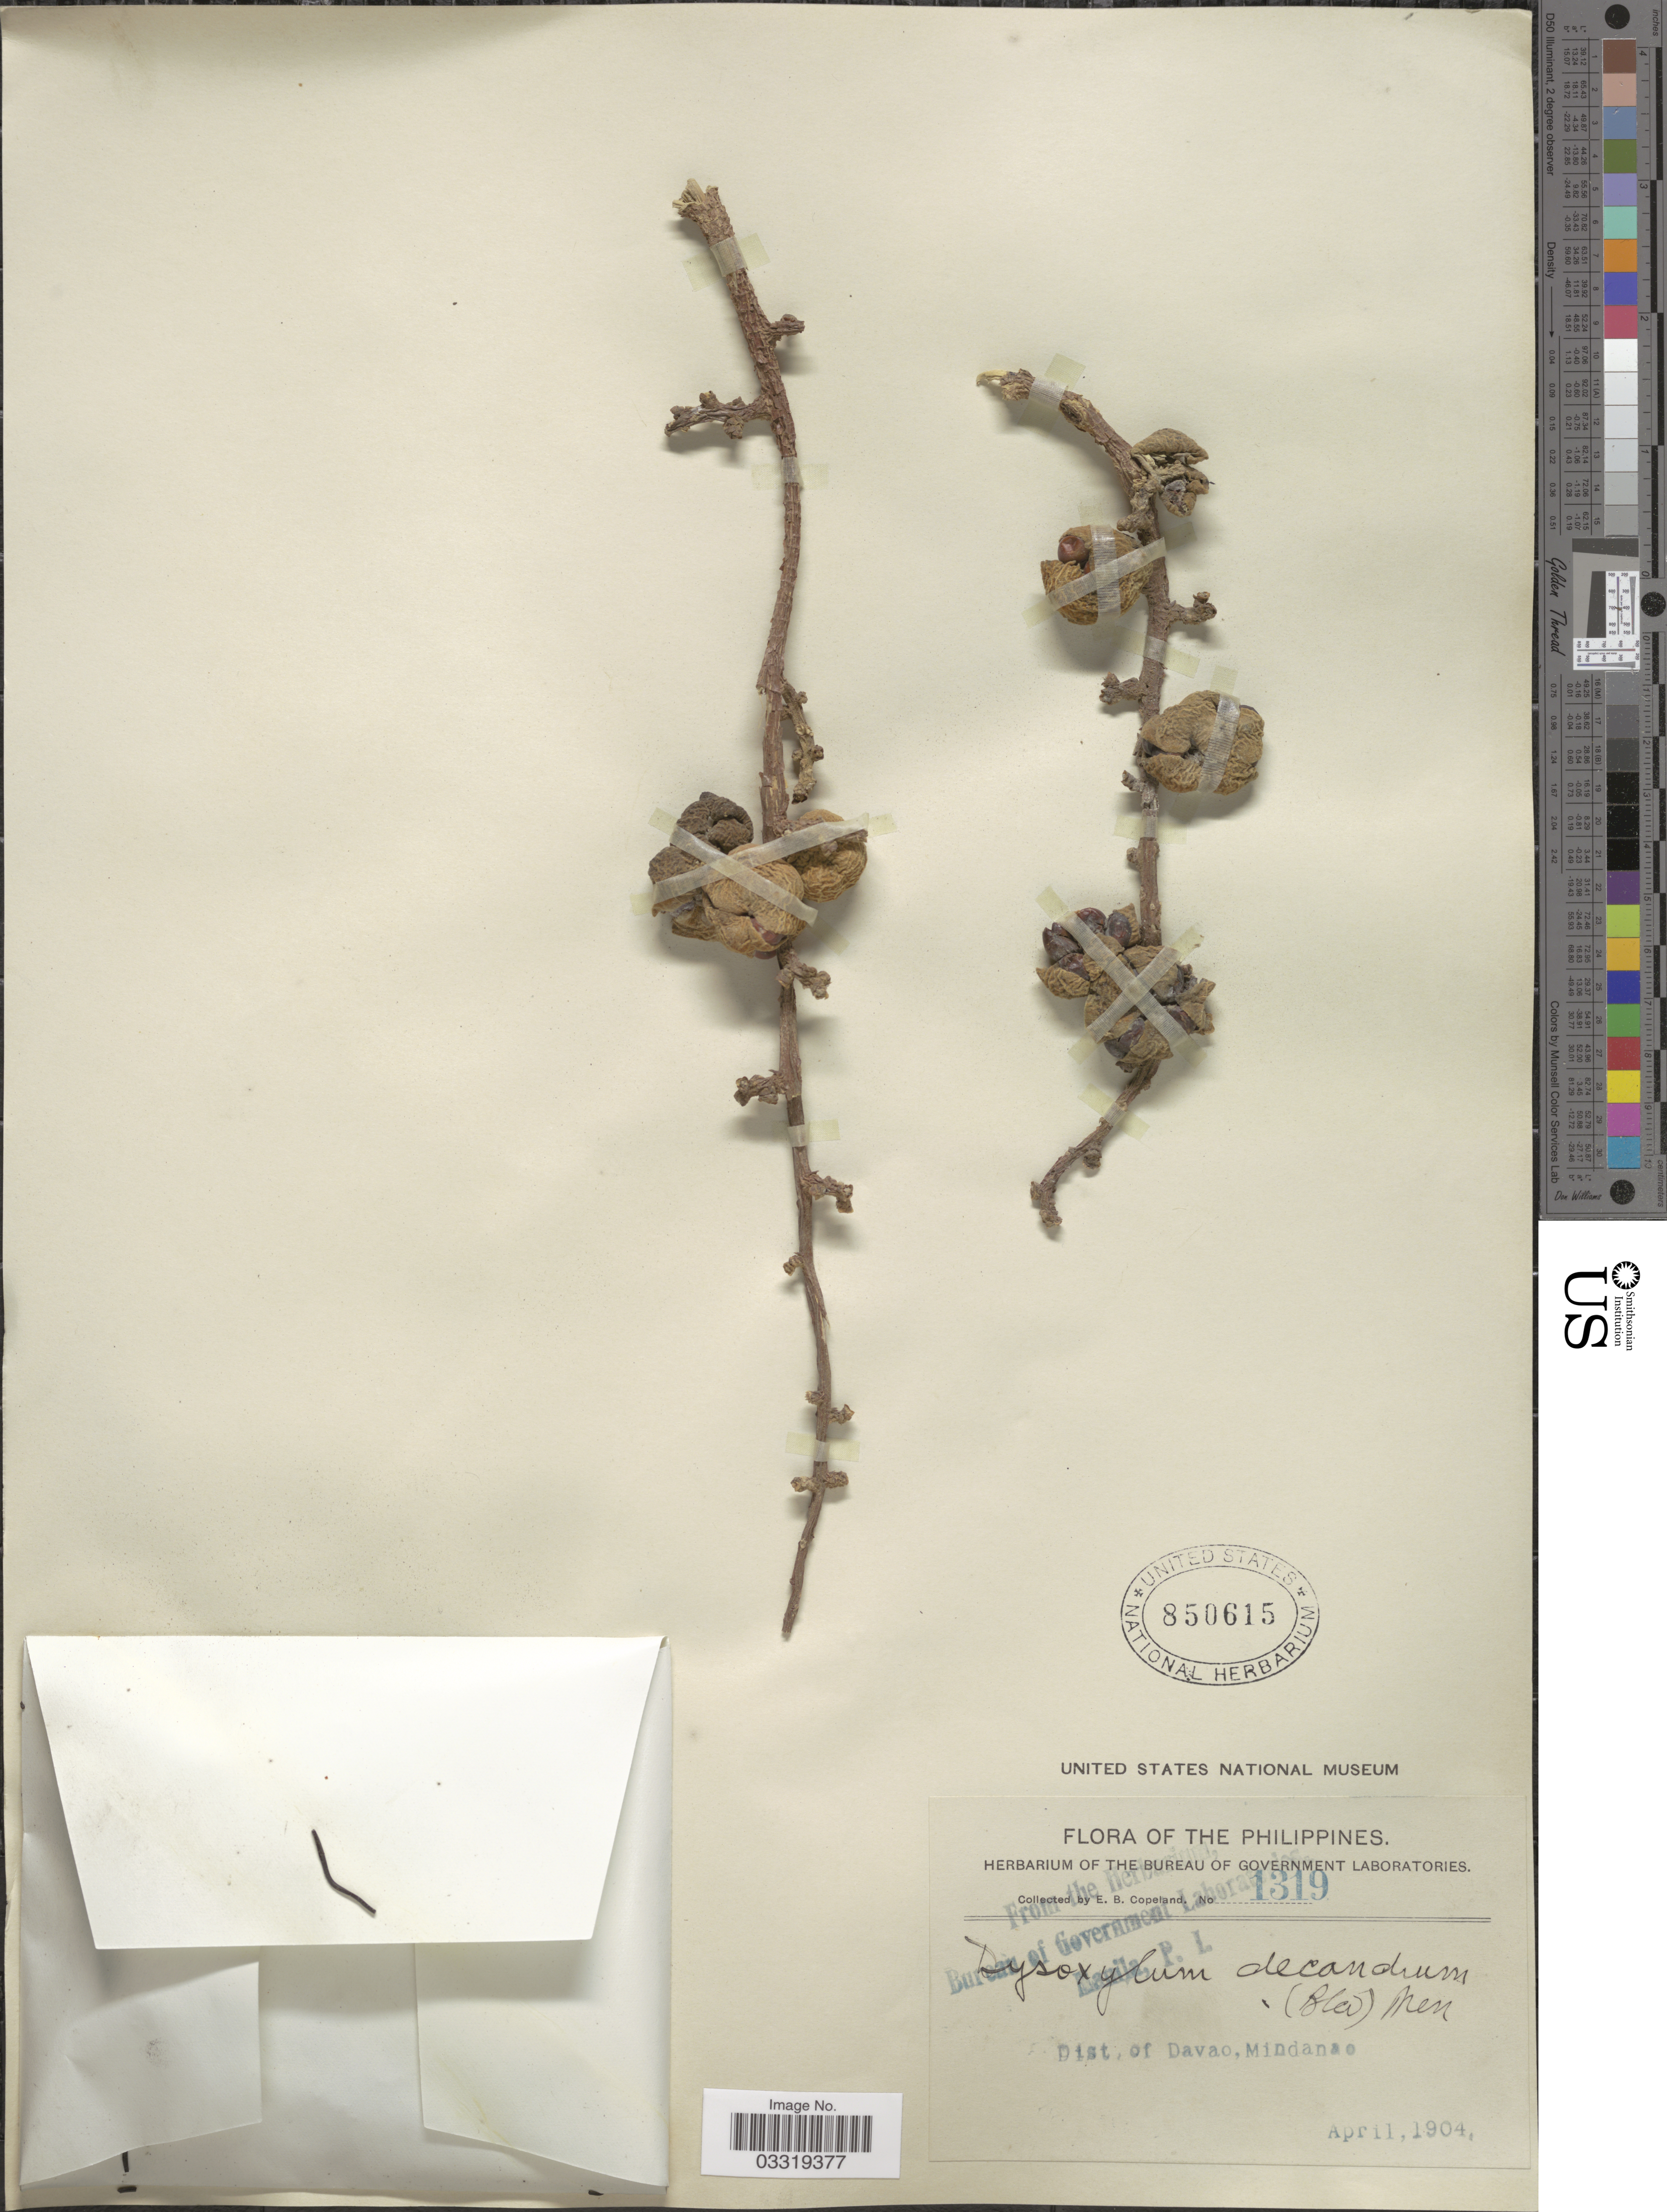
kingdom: Plantae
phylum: Tracheophyta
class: Magnoliopsida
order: Sapindales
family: Meliaceae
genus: Didymocheton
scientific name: Didymocheton gaudichaudianus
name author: A. Juss.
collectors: E. B. Copeland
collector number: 1319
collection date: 1904-04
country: Philippines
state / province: Davao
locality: Dist. of Davao, Mindanao.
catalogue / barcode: US 850615